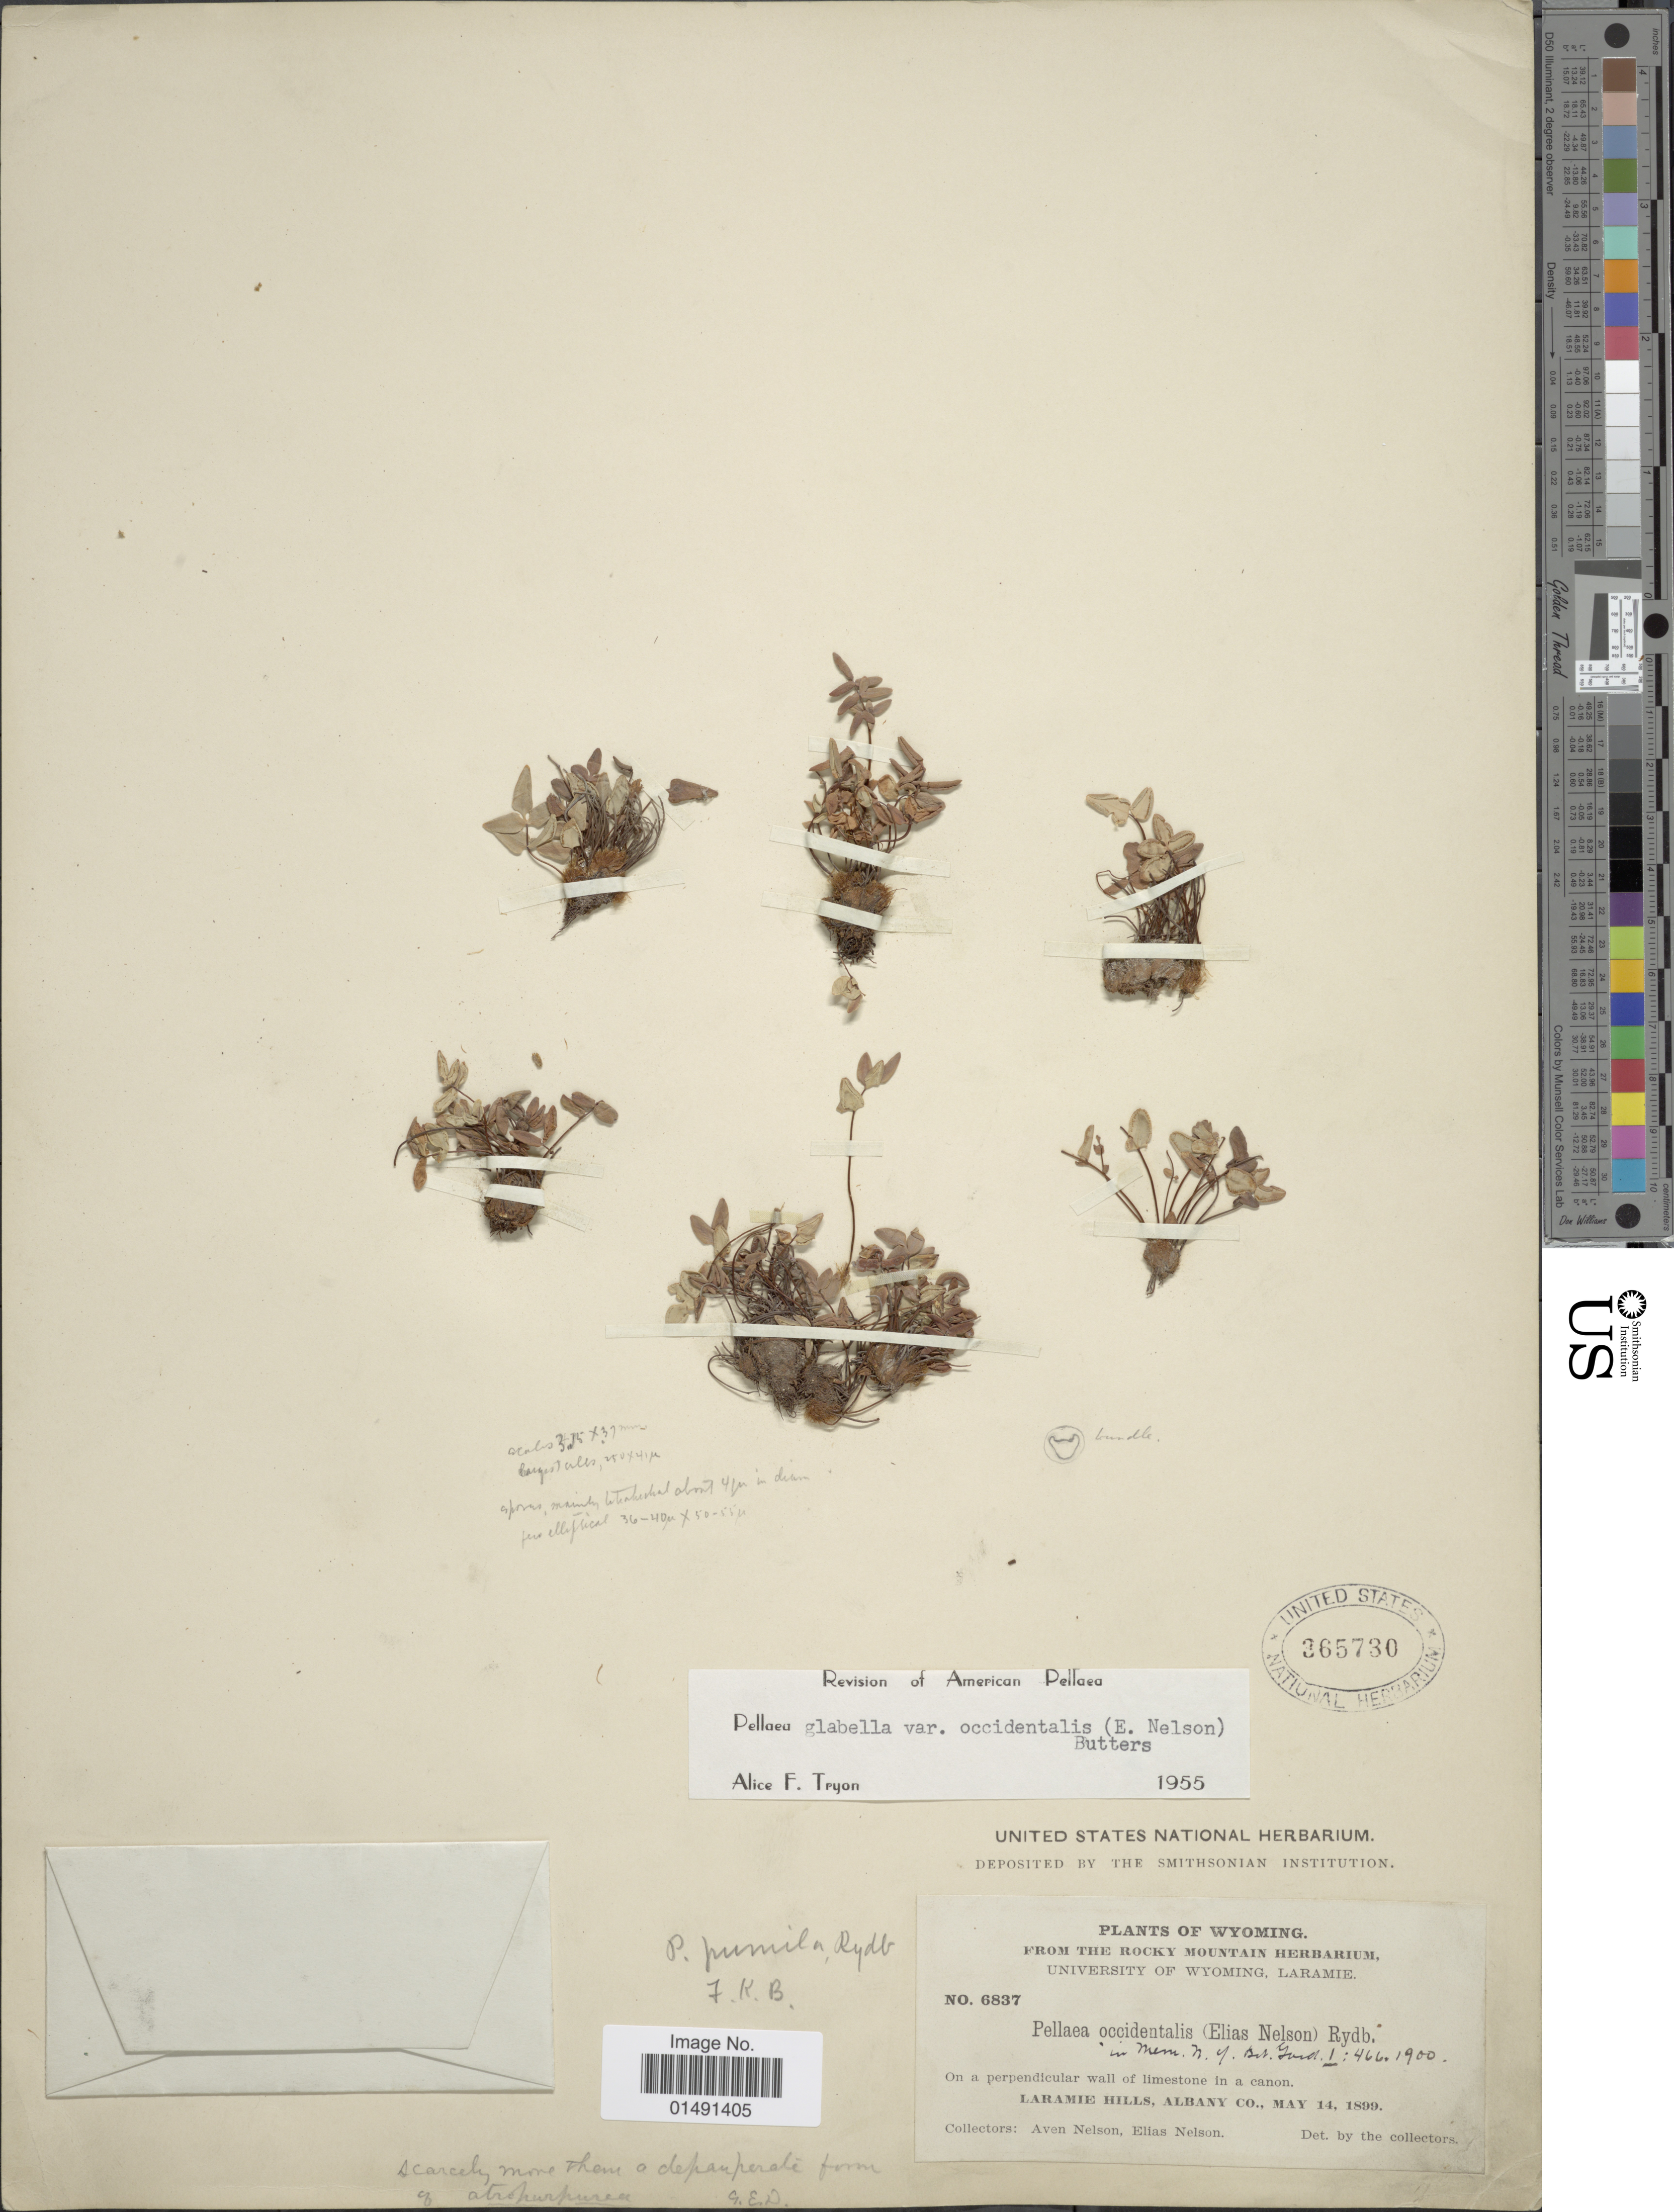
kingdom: Plantae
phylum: Tracheophyta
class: Polypodiopsida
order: Polypodiales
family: Pteridaceae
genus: Pellaea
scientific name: Pellaea glabella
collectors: A. Nelson & E. Nelson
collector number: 6837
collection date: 1899-05-14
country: United States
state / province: Wyoming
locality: On a perpendicular wall of limestone in a canon, laramie Hills, Albany Co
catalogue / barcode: US 365730